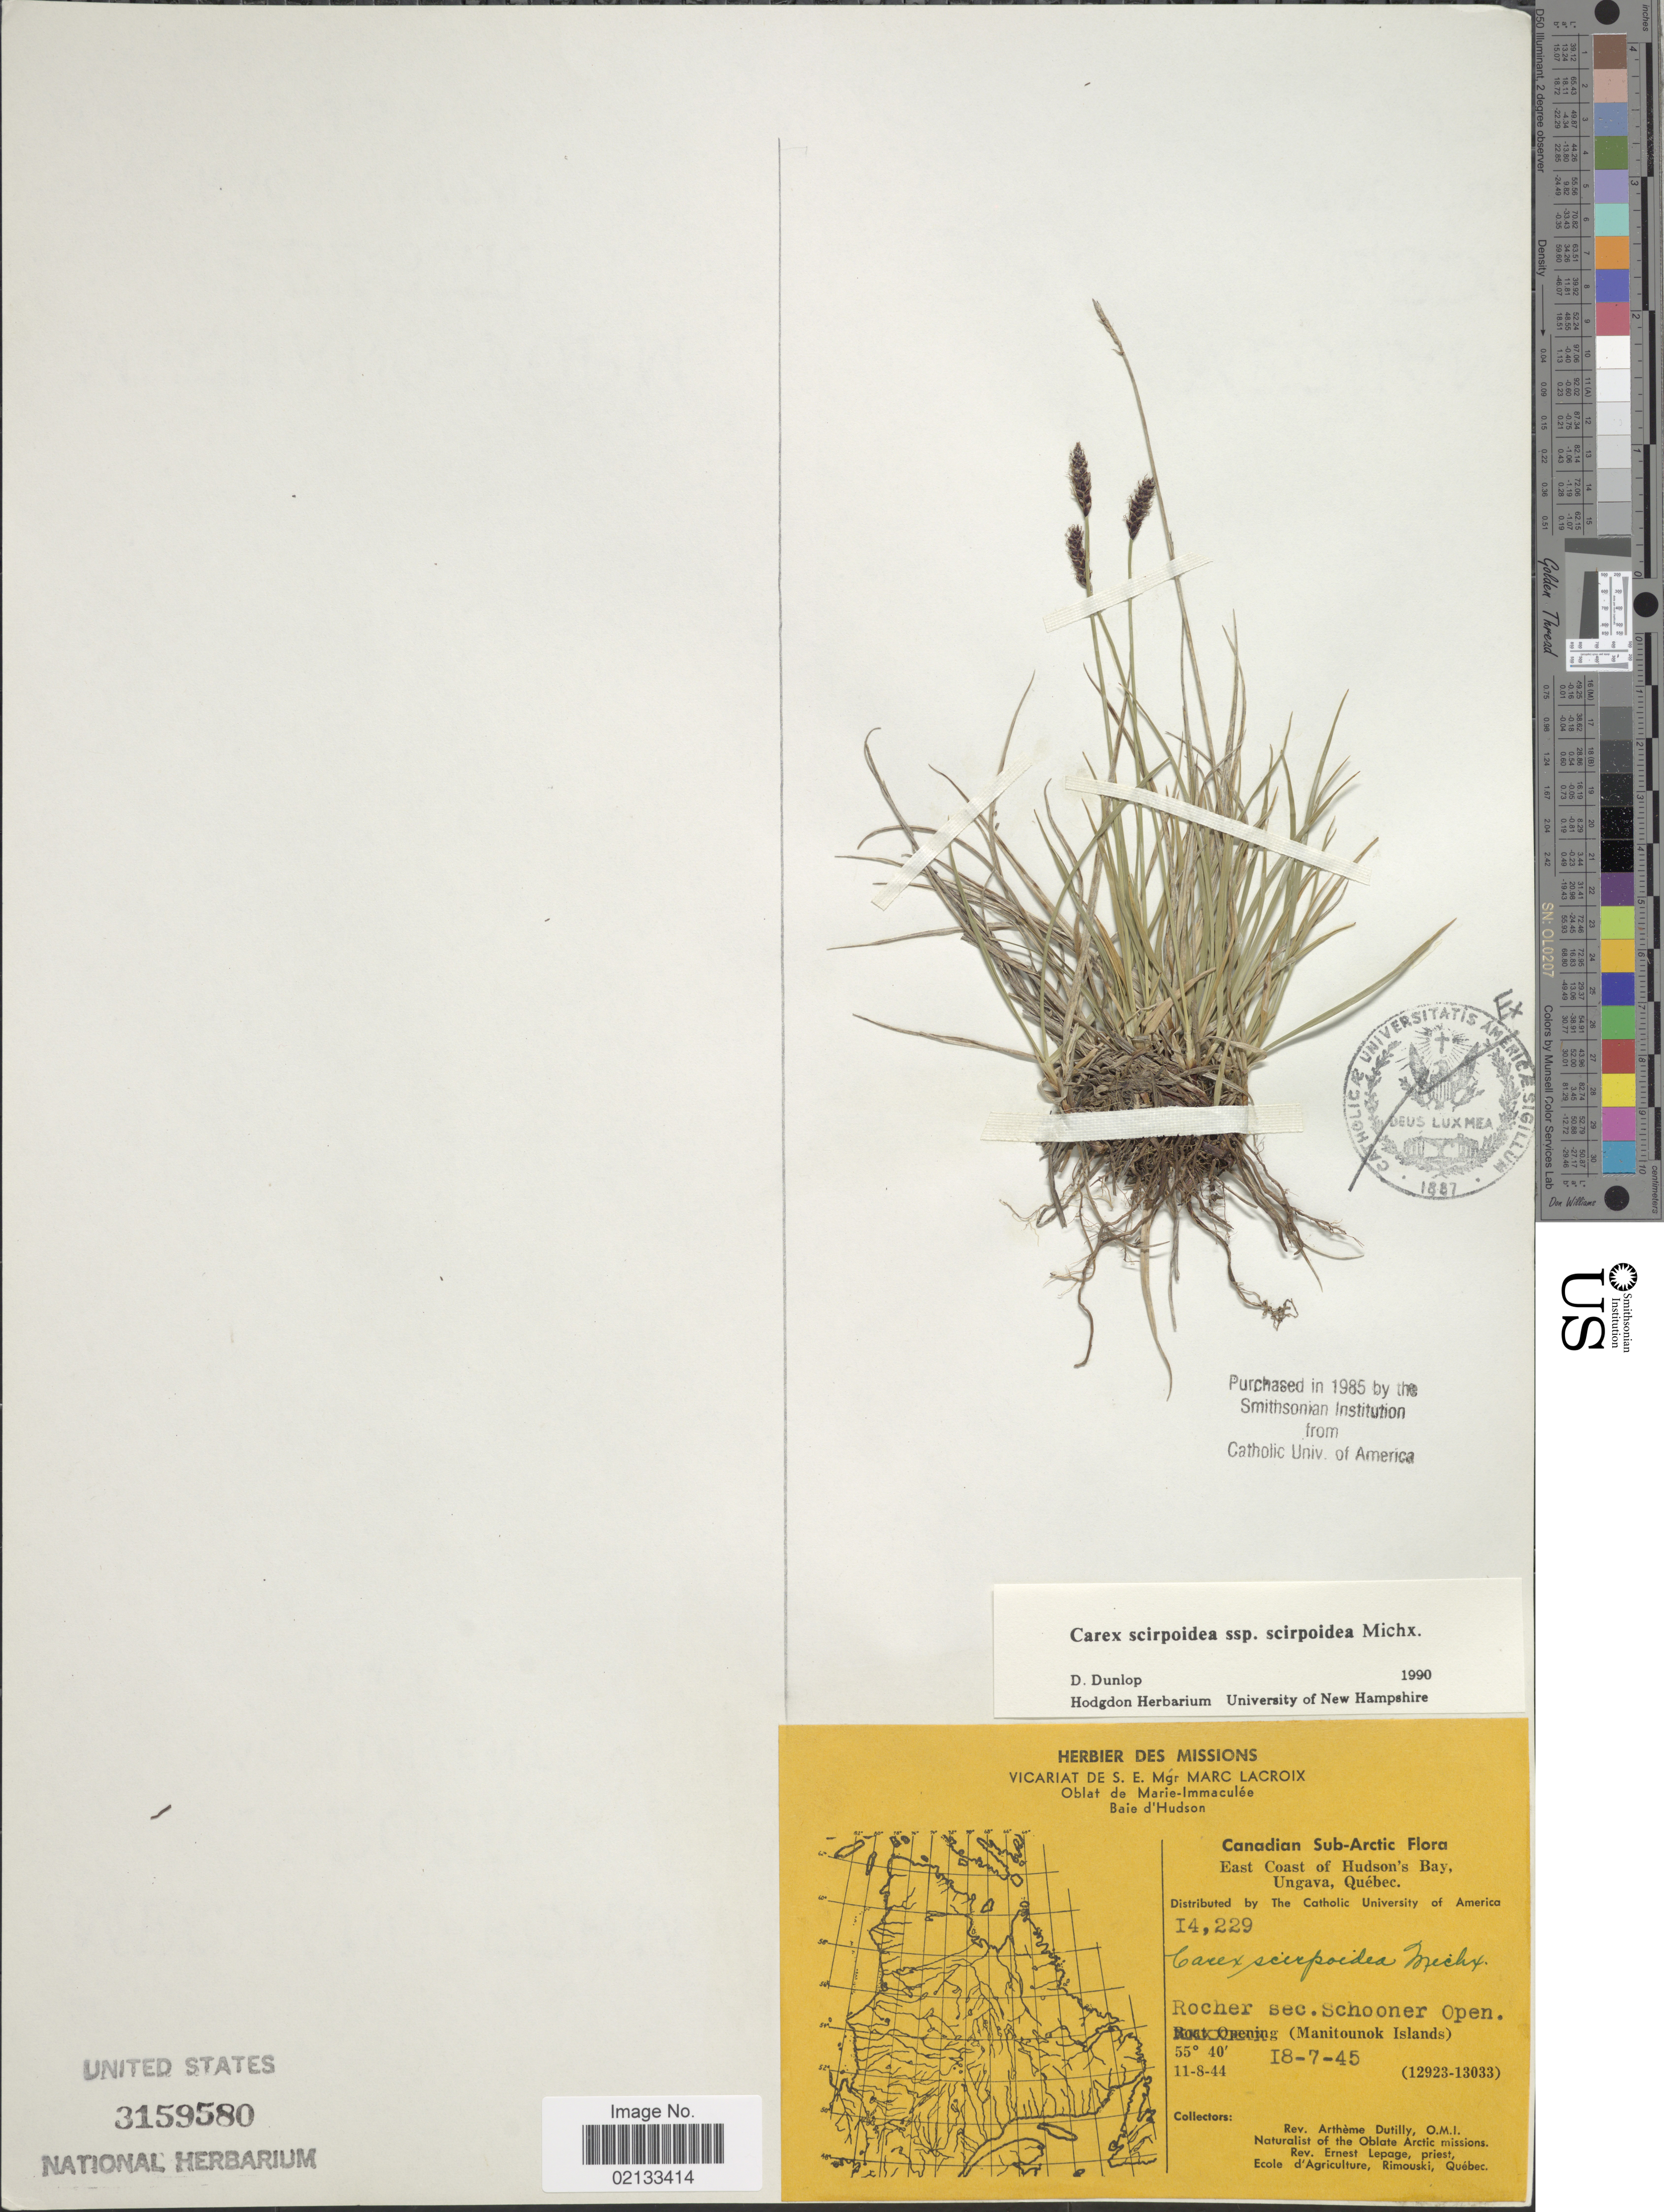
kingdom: Plantae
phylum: Tracheophyta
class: Liliopsida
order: Poales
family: Cyperaceae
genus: Carex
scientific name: Carex scirpoidea subsp. scirpoidea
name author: Michx.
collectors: A. Dutilly & E. Lepage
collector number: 14229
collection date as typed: Transcribed d/m/y: 18/7/45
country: Canada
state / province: Ontario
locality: Canadian Sub-Arctic, East Coast of Hudson's Bay, Ungava, Québec, Rocher sec. Schooner Open. (Manitounouk Islands)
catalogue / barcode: US 3159580